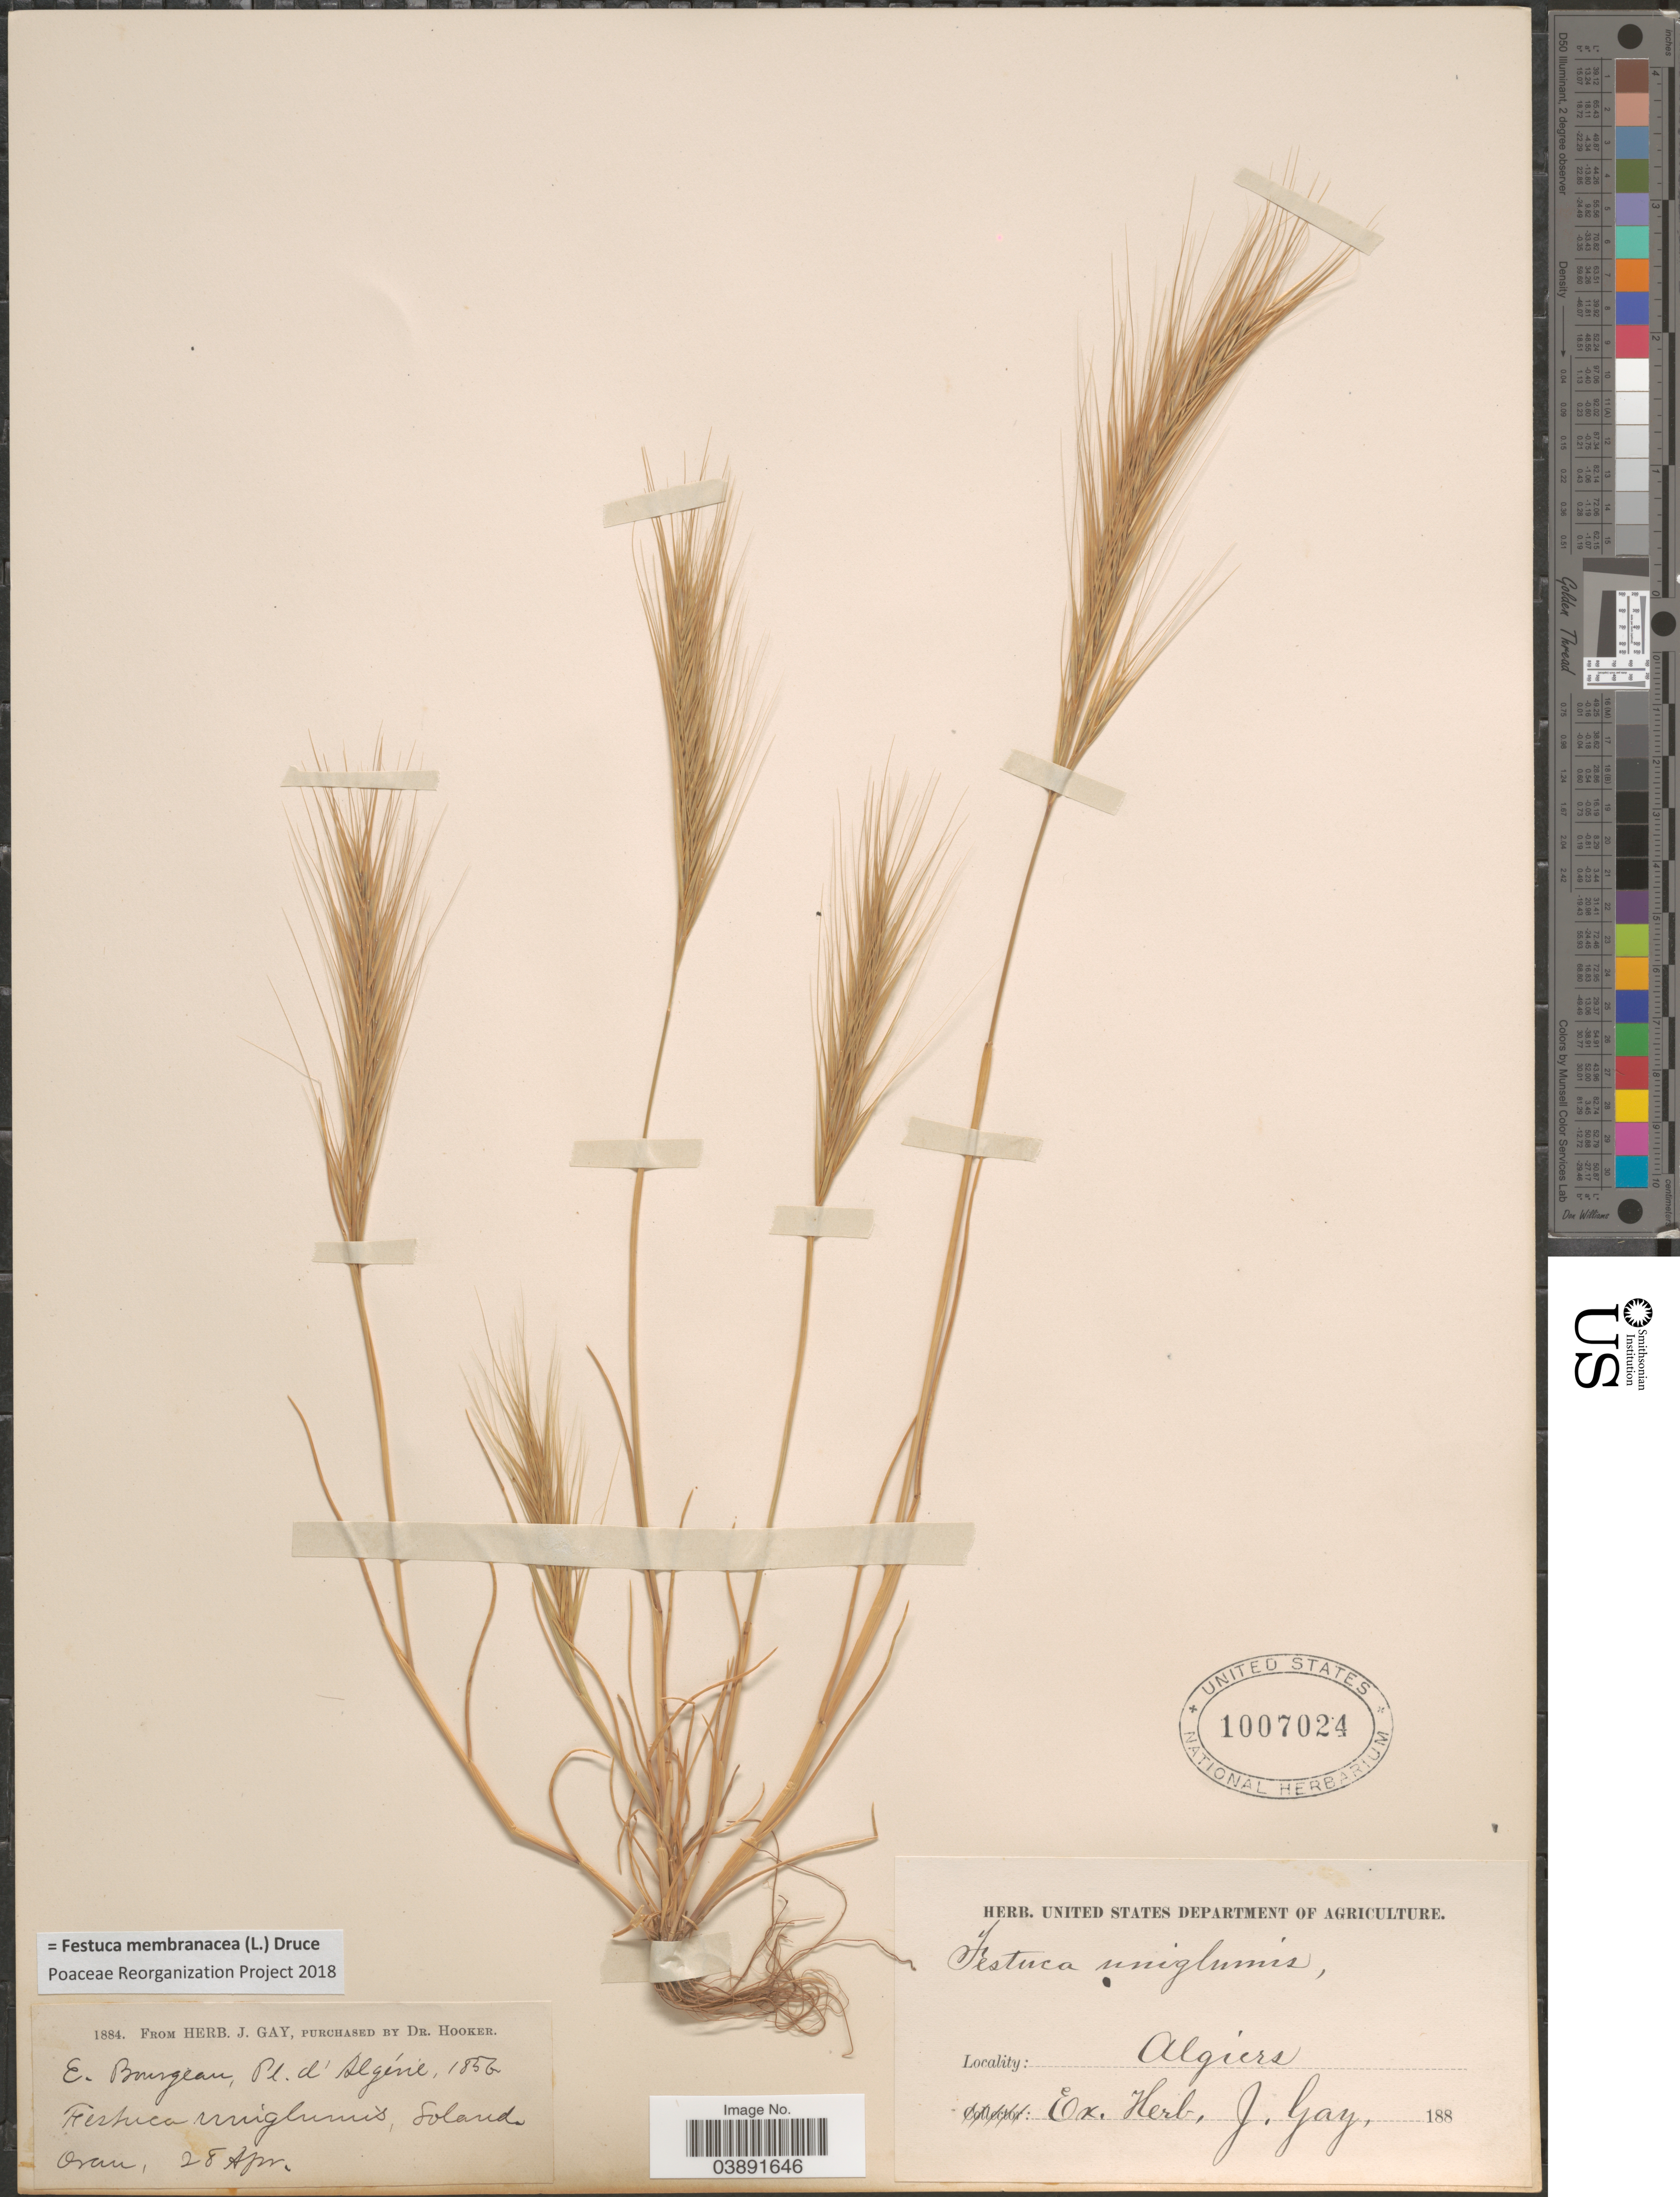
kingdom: Plantae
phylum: Tracheophyta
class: Liliopsida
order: Poales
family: Poaceae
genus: Festuca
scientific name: Festuca membranacea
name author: Kit.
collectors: E. Bourgeau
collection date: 1856-04-28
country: Algeria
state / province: Oran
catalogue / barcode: US 1007024